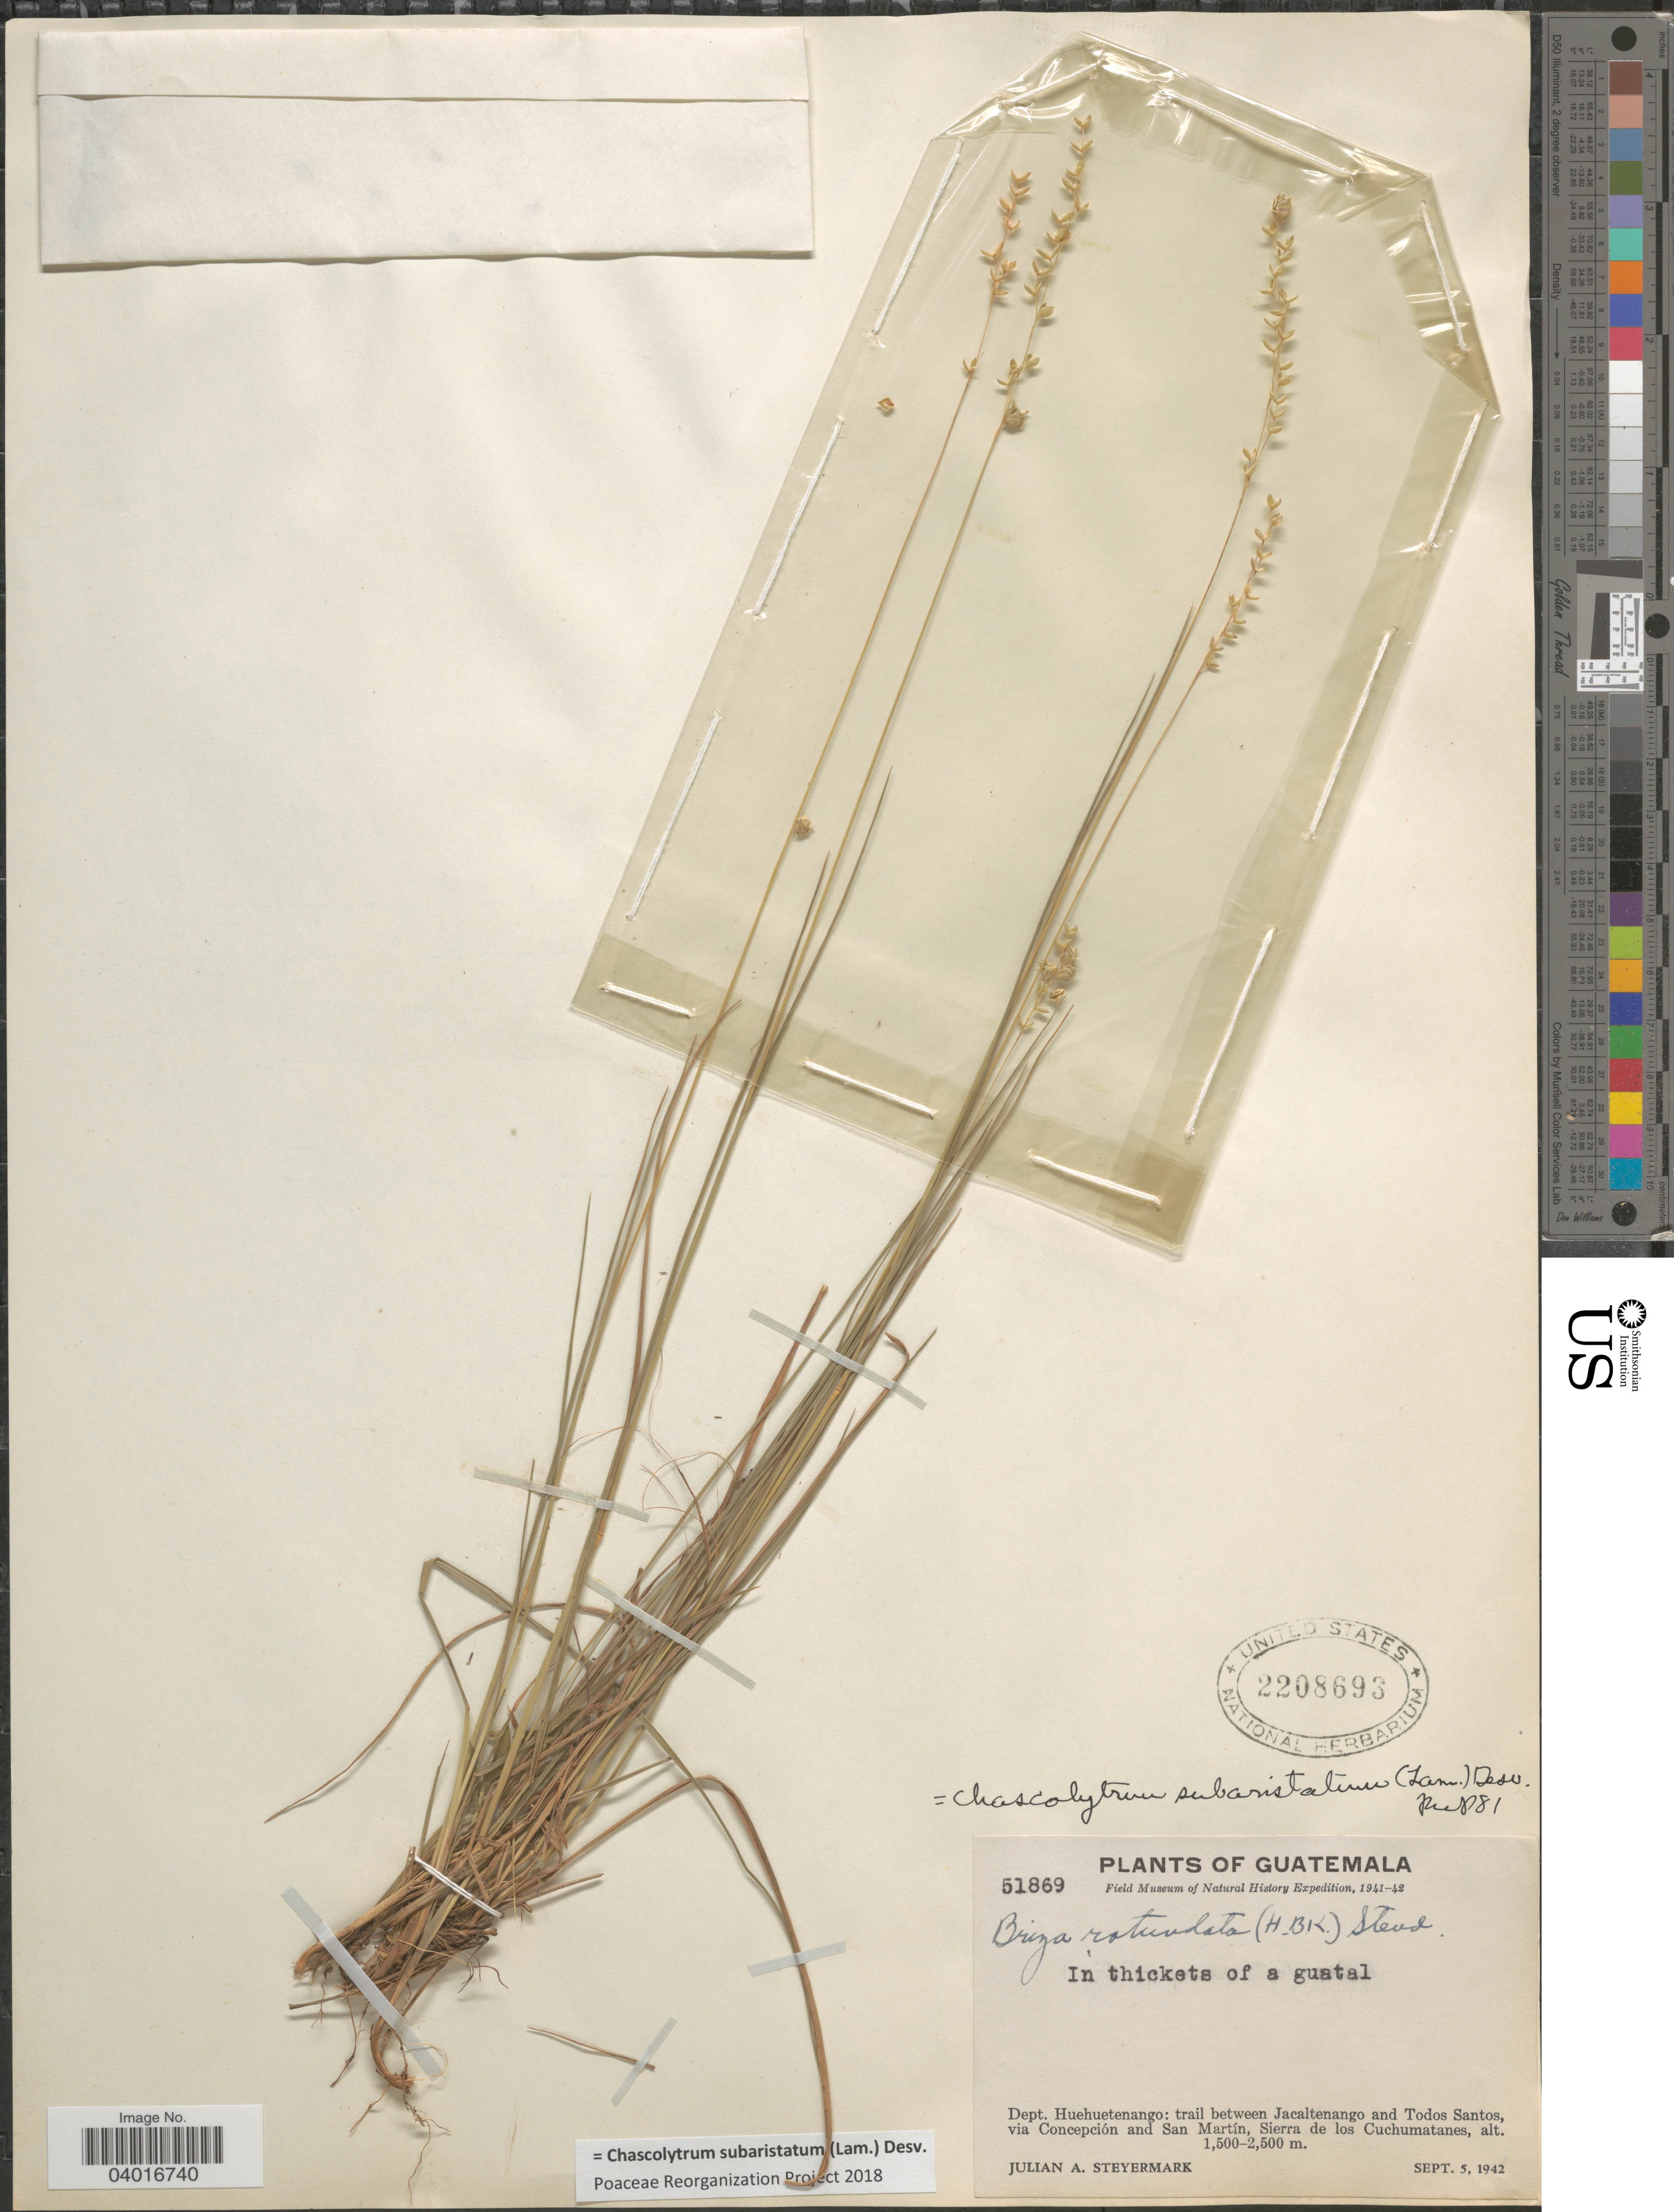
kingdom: Plantae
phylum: Tracheophyta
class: Liliopsida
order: Poales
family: Poaceae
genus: Chascolytrum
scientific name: Chascolytrum subaristatum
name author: (Lam.) Desv.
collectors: J. Steyermark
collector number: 51869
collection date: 1942-09-05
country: Guatemala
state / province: Huehuetenango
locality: In thickets of a guatal. Dept. Huehuetenango: trail between Jacaltenango and Todos Santos, via Concepción and San Martín, Sierra de los Cuchumatanes.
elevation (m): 1500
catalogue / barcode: US 2208693